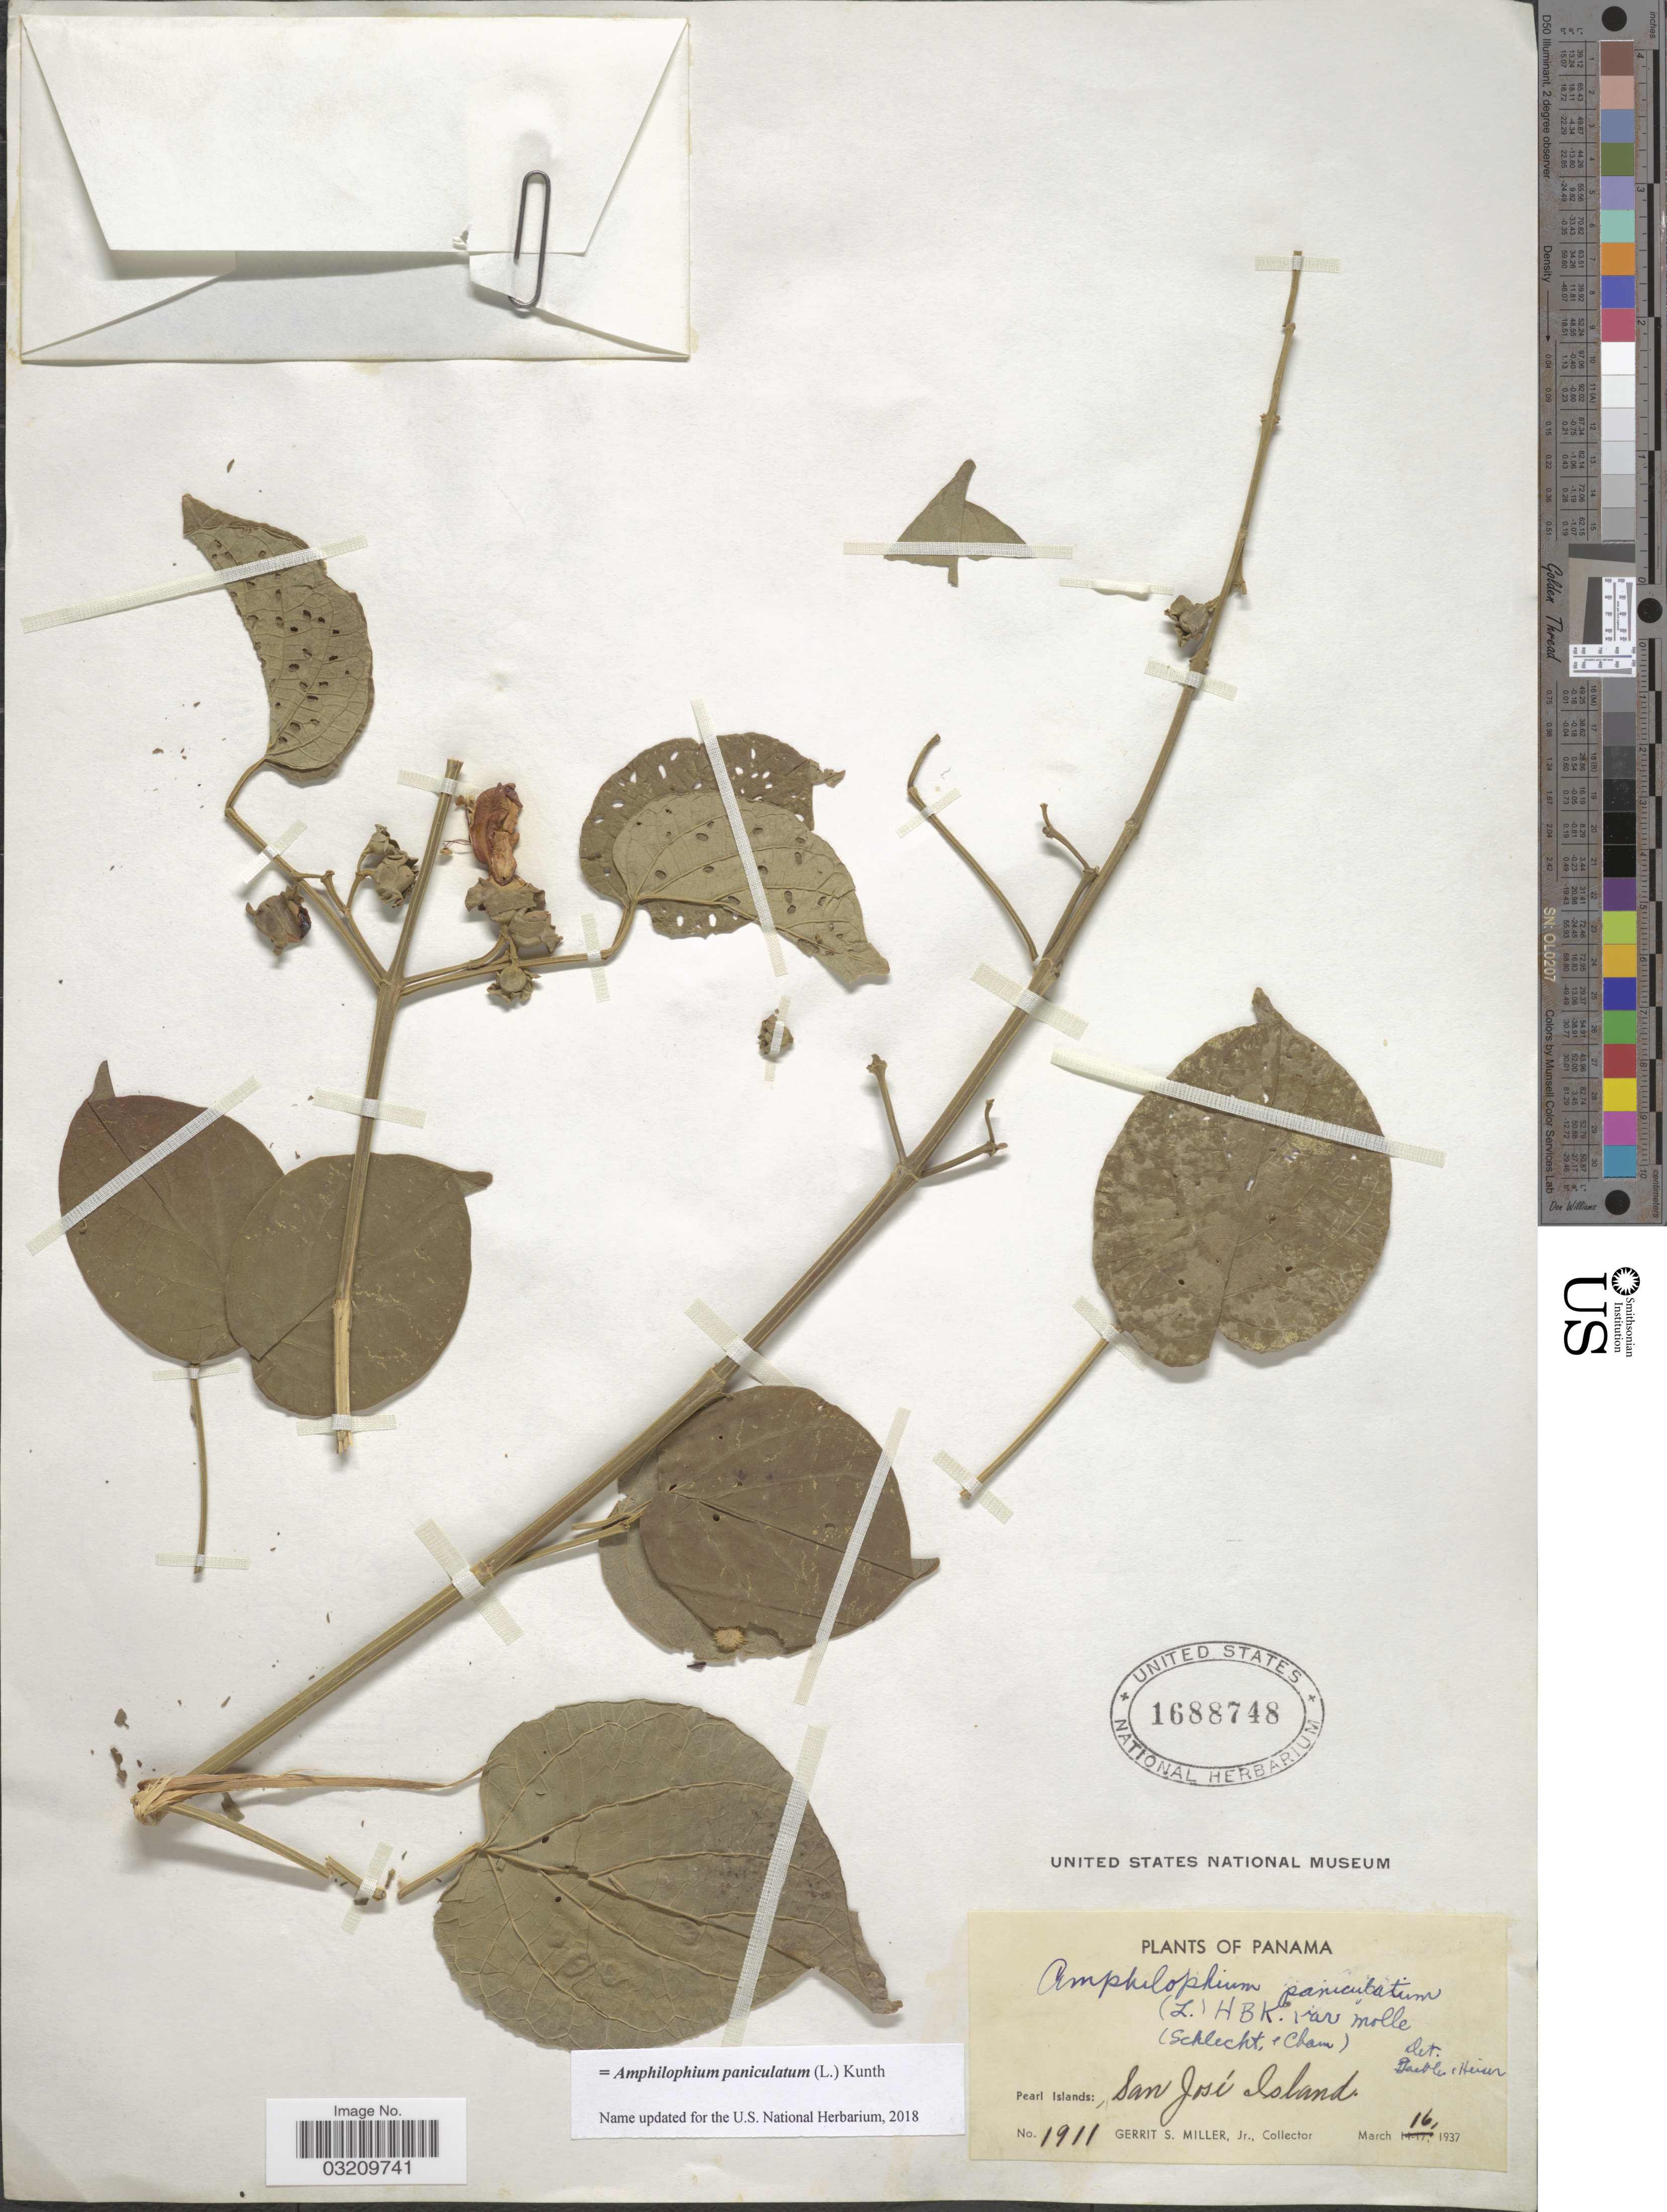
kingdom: Plantae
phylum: Tracheophyta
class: Magnoliopsida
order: Lamiales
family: Bignoniaceae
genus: Amphilophium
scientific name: Amphilophium paniculatum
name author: (L.) Kunth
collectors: G. S. Miller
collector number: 1911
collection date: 1937-03-16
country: Panama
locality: Pearl Islands: San José Island.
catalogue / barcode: US 1688748